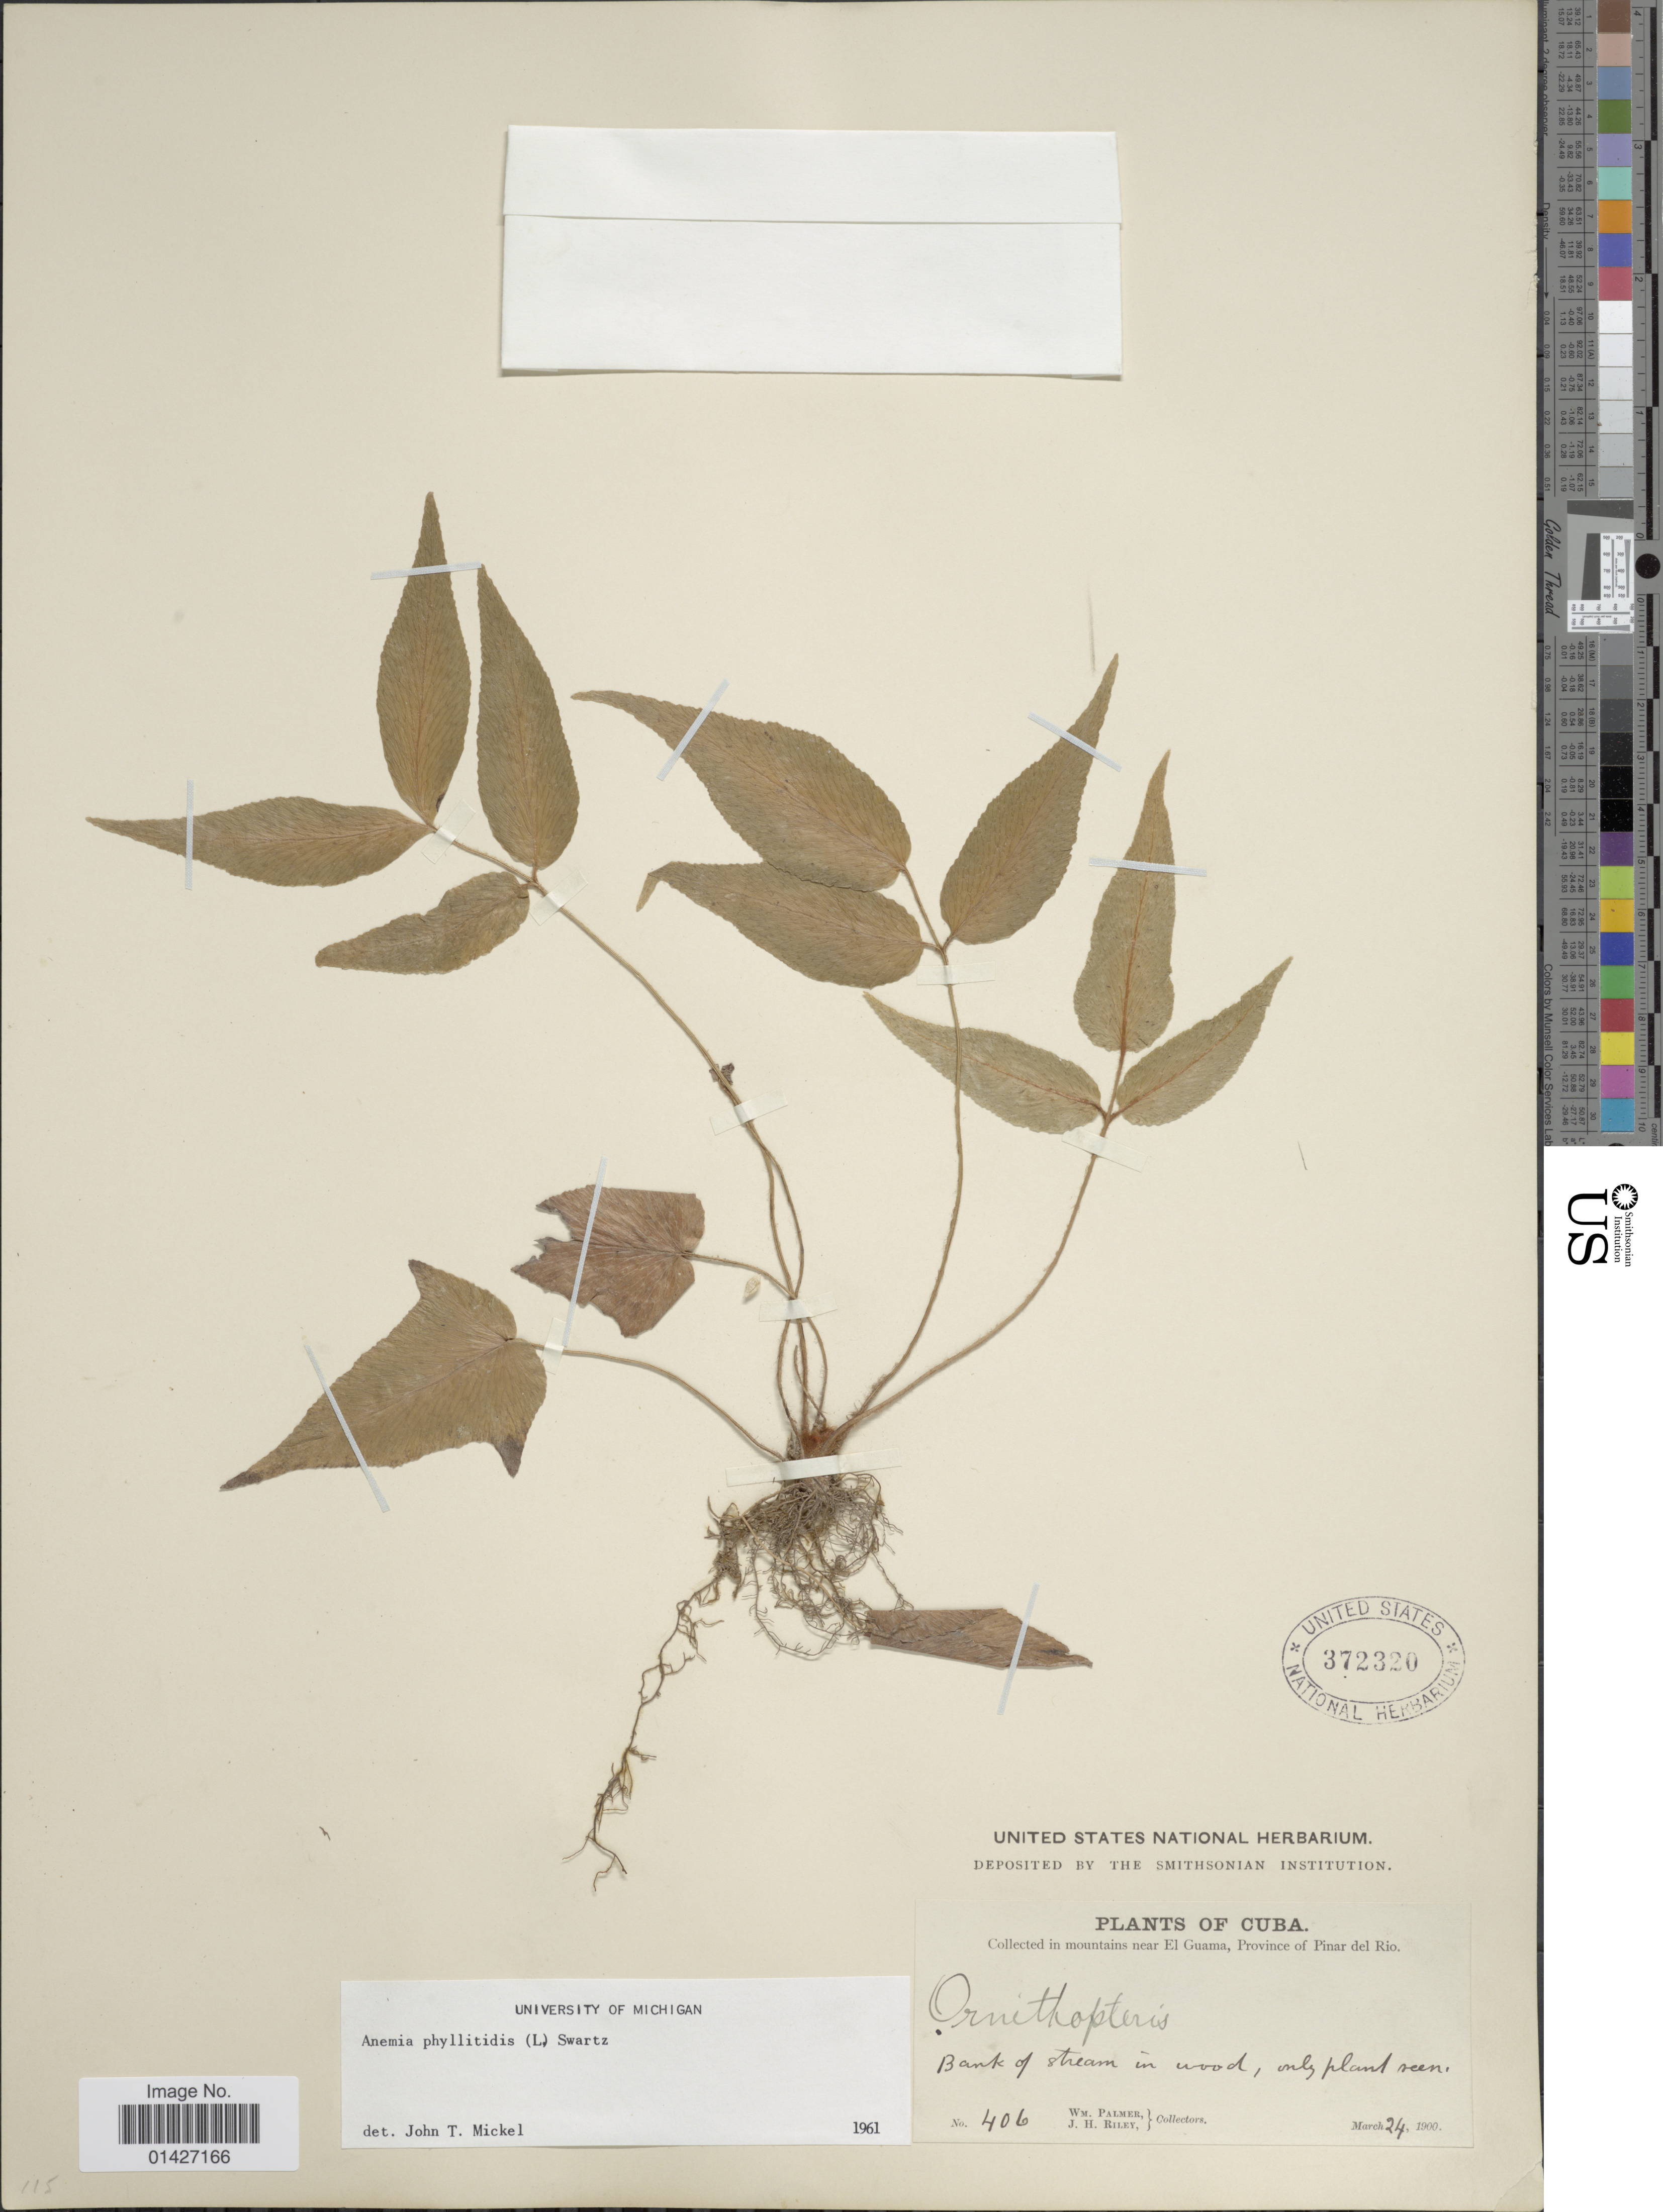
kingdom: Plantae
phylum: Tracheophyta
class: Polypodiopsida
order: Schizaeales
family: Anemiaceae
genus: Anemia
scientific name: Anemia phyllitidis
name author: (L.) Sw.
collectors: W. M. Palmer & J. H. Riley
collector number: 406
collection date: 1900-03-24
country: Cuba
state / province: Pinar del Río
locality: Mountains near El Guama, Province of Pinar del Rio. Bank of stream in wood, only plant seen.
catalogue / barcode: US 272320